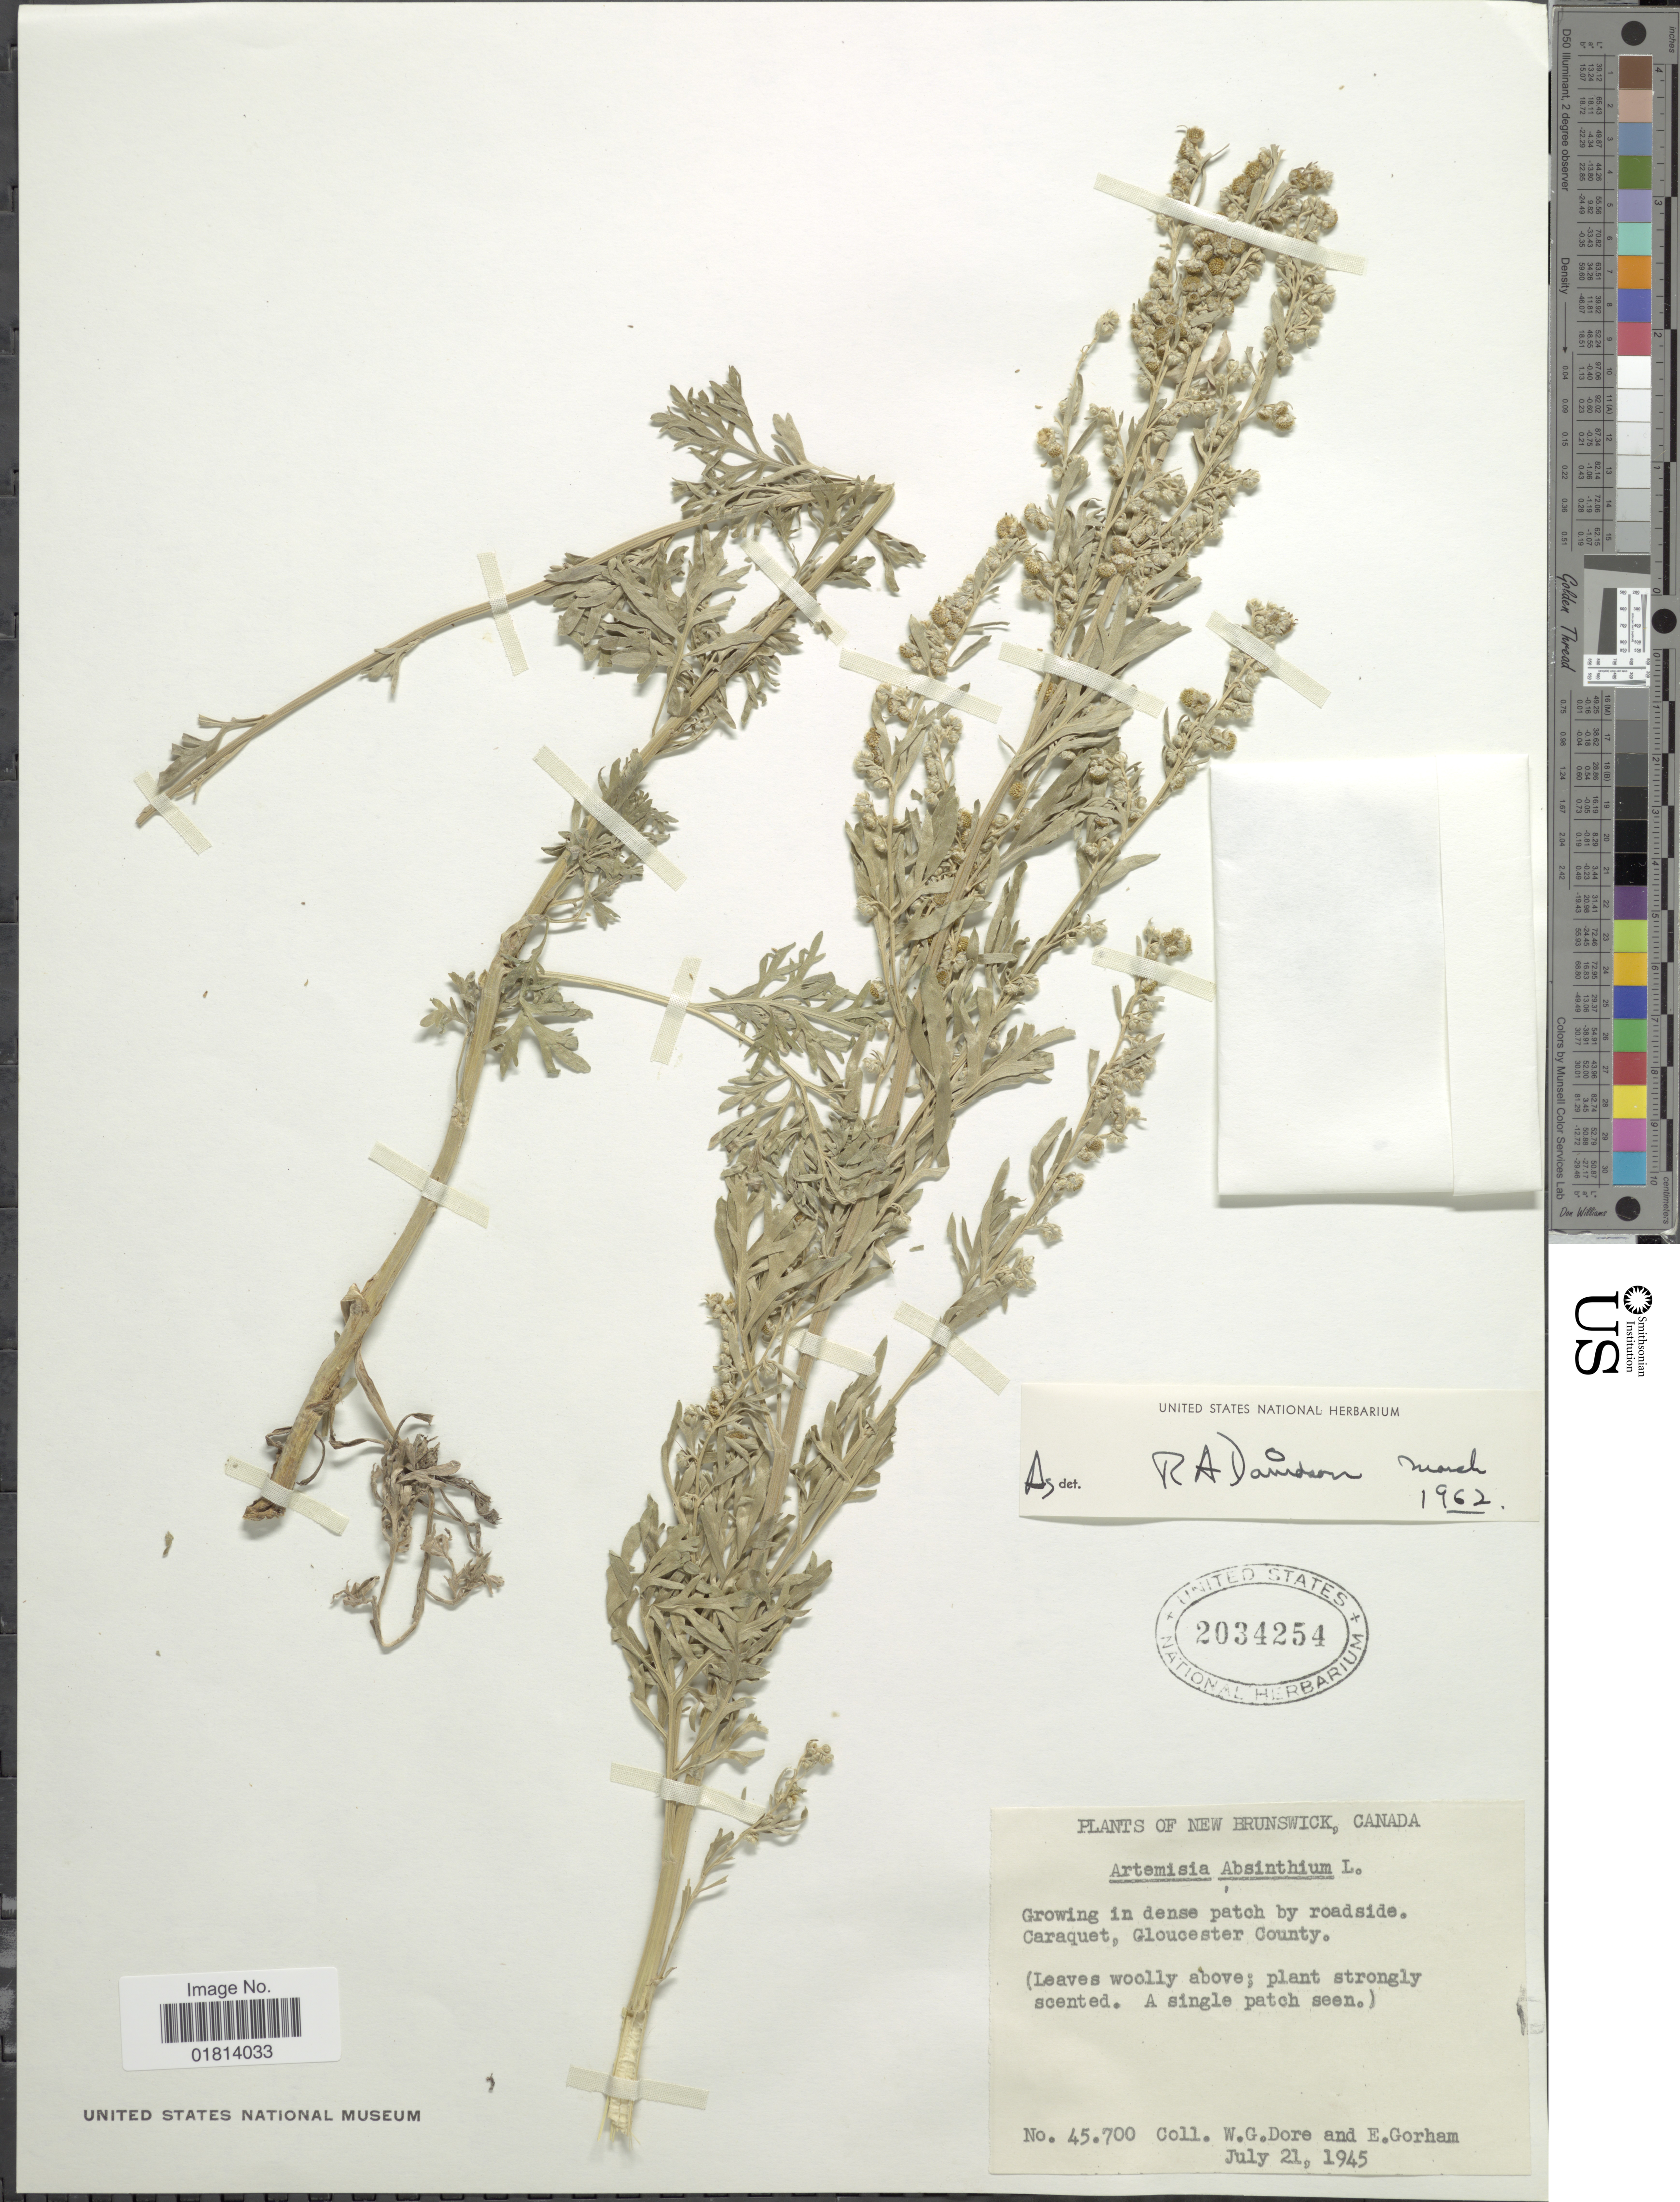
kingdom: Plantae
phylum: Tracheophyta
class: Magnoliopsida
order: Asterales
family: Asteraceae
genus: Artemisia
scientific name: Artemisia absinthium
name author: L.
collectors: W. Dore & E. Gorham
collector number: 45700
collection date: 1945-07-21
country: Canada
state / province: New Brunswick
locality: by roadside. Caraquet, Gloucester County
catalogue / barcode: US 2034254